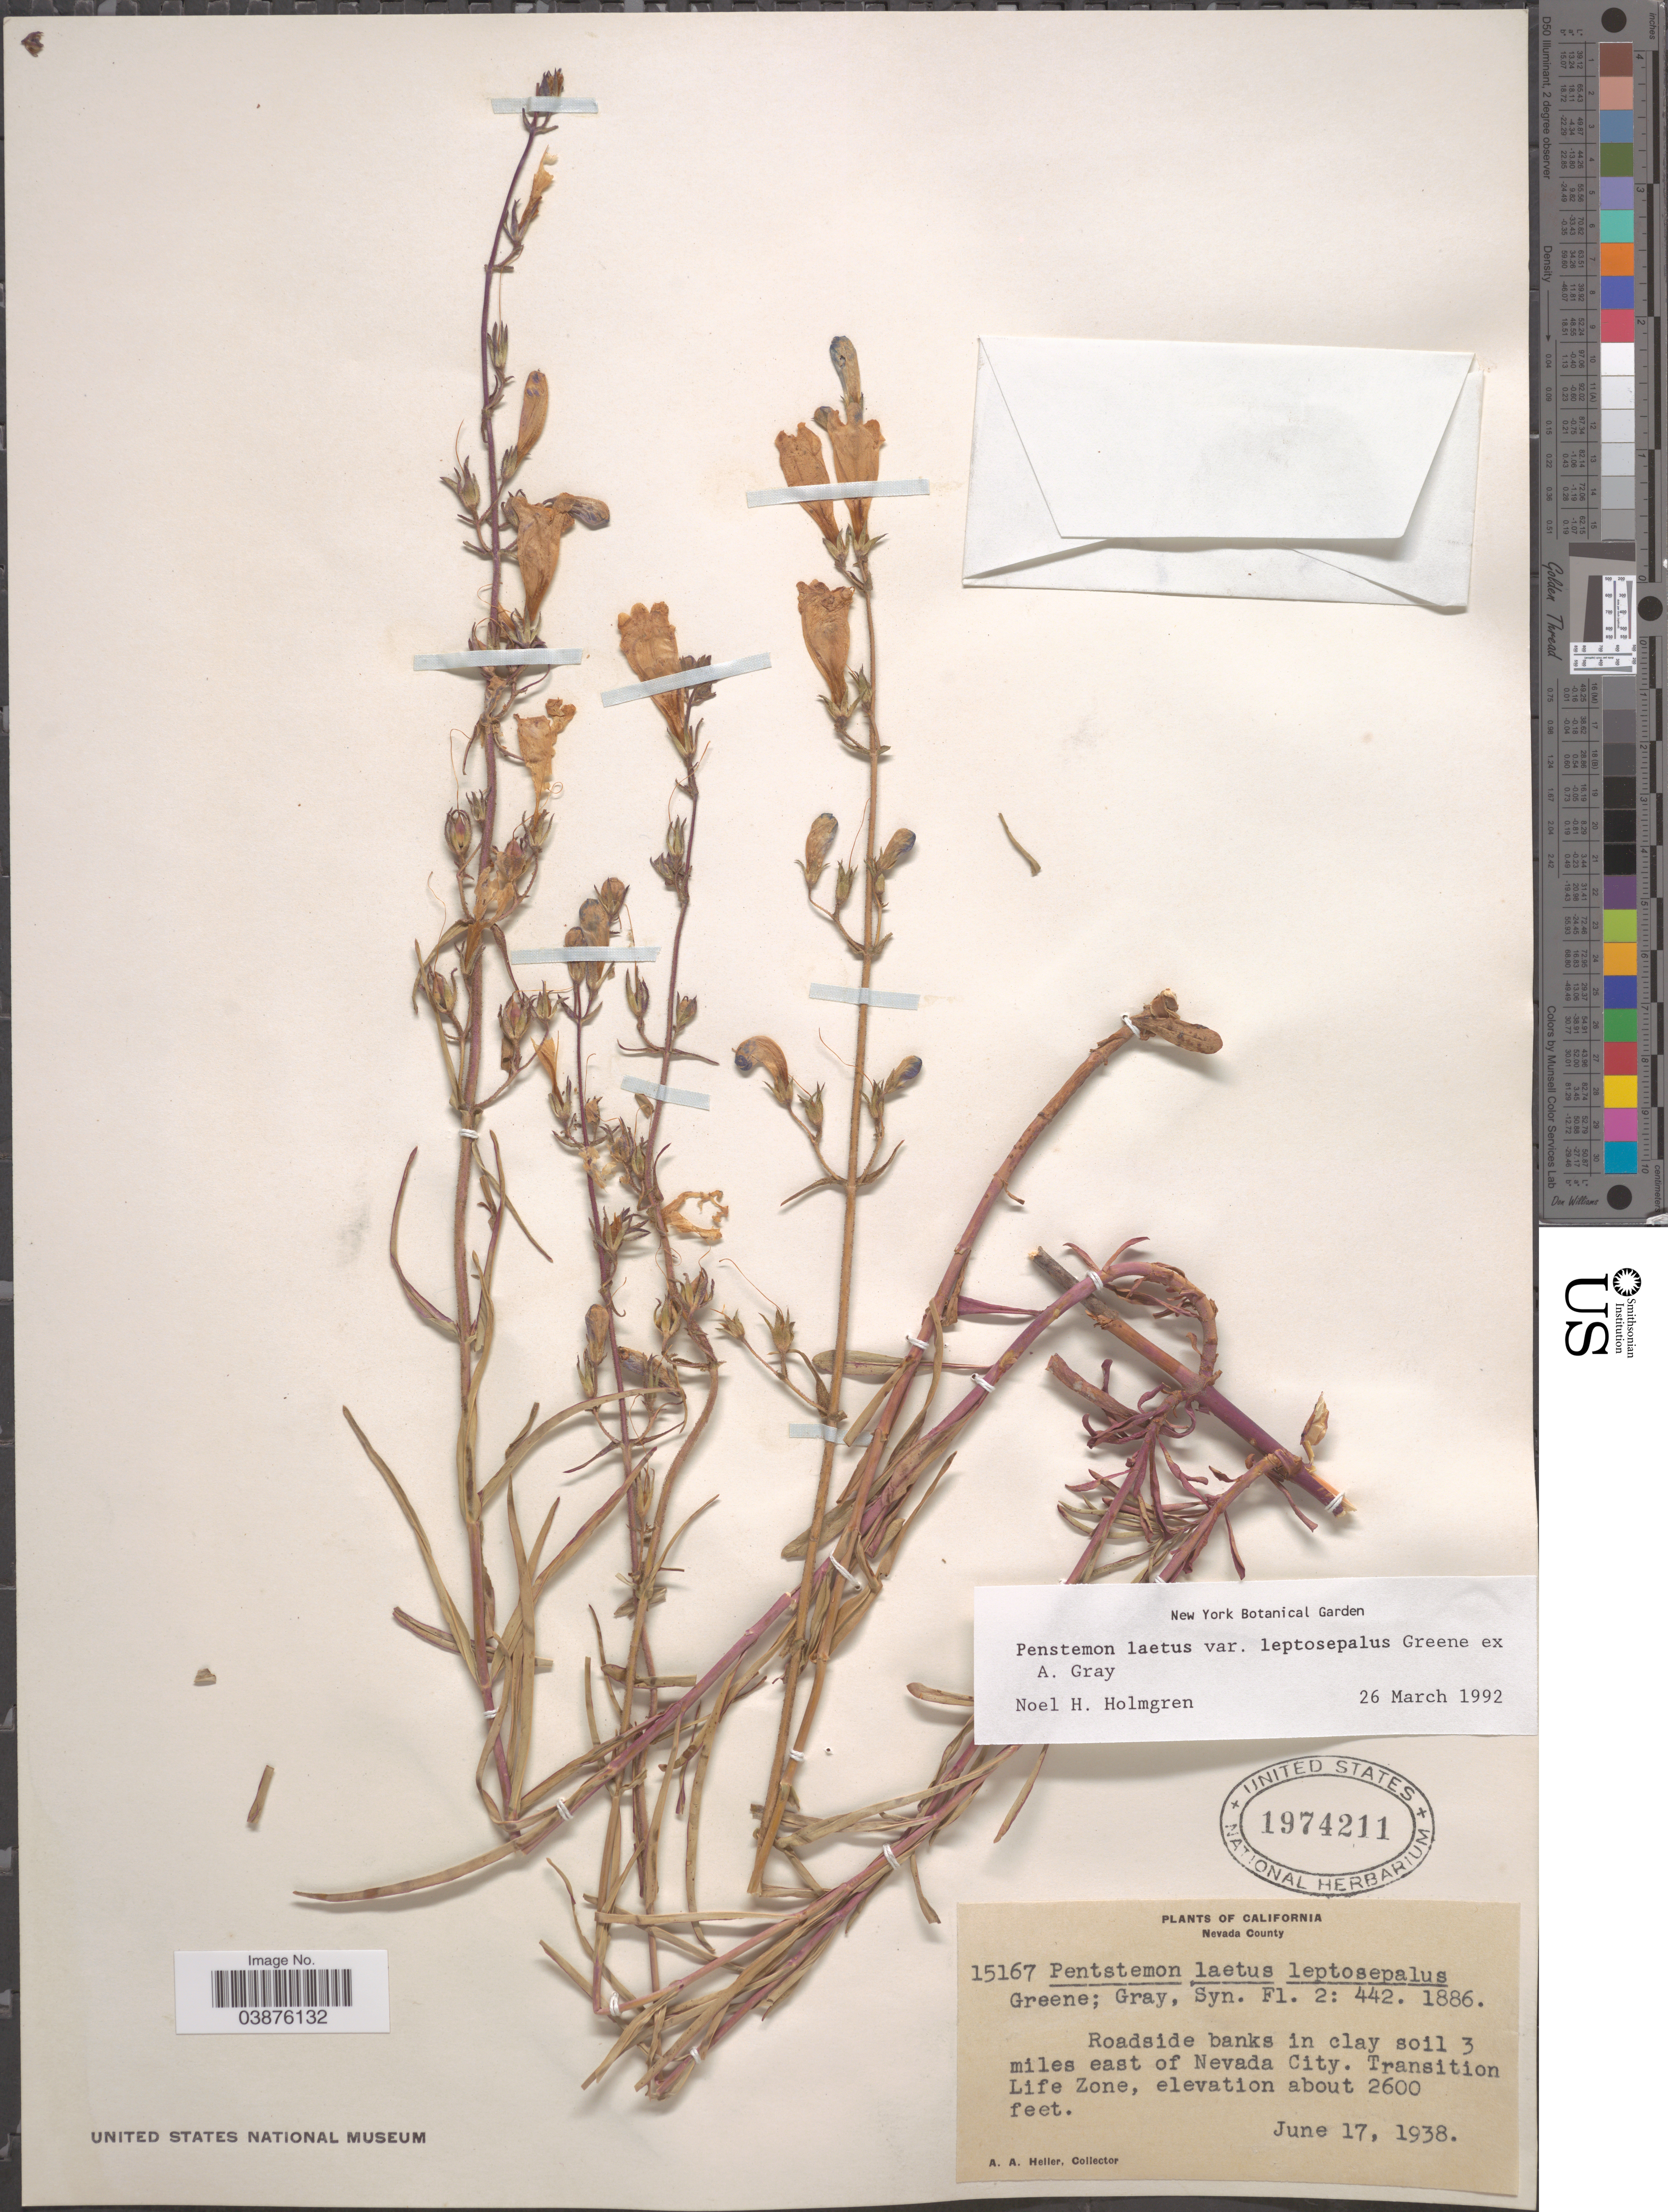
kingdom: Plantae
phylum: Tracheophyta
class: Magnoliopsida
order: Lamiales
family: Plantaginaceae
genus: Penstemon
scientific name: Penstemon laetus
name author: A. Gray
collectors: A. A. Heller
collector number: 15167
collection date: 1938-06-17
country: United States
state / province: California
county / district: Nevada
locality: Nevada County. Roadside bank in clay soil 3 miles east of Nevada City. Transition Life Zone.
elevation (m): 792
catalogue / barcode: US 1974211